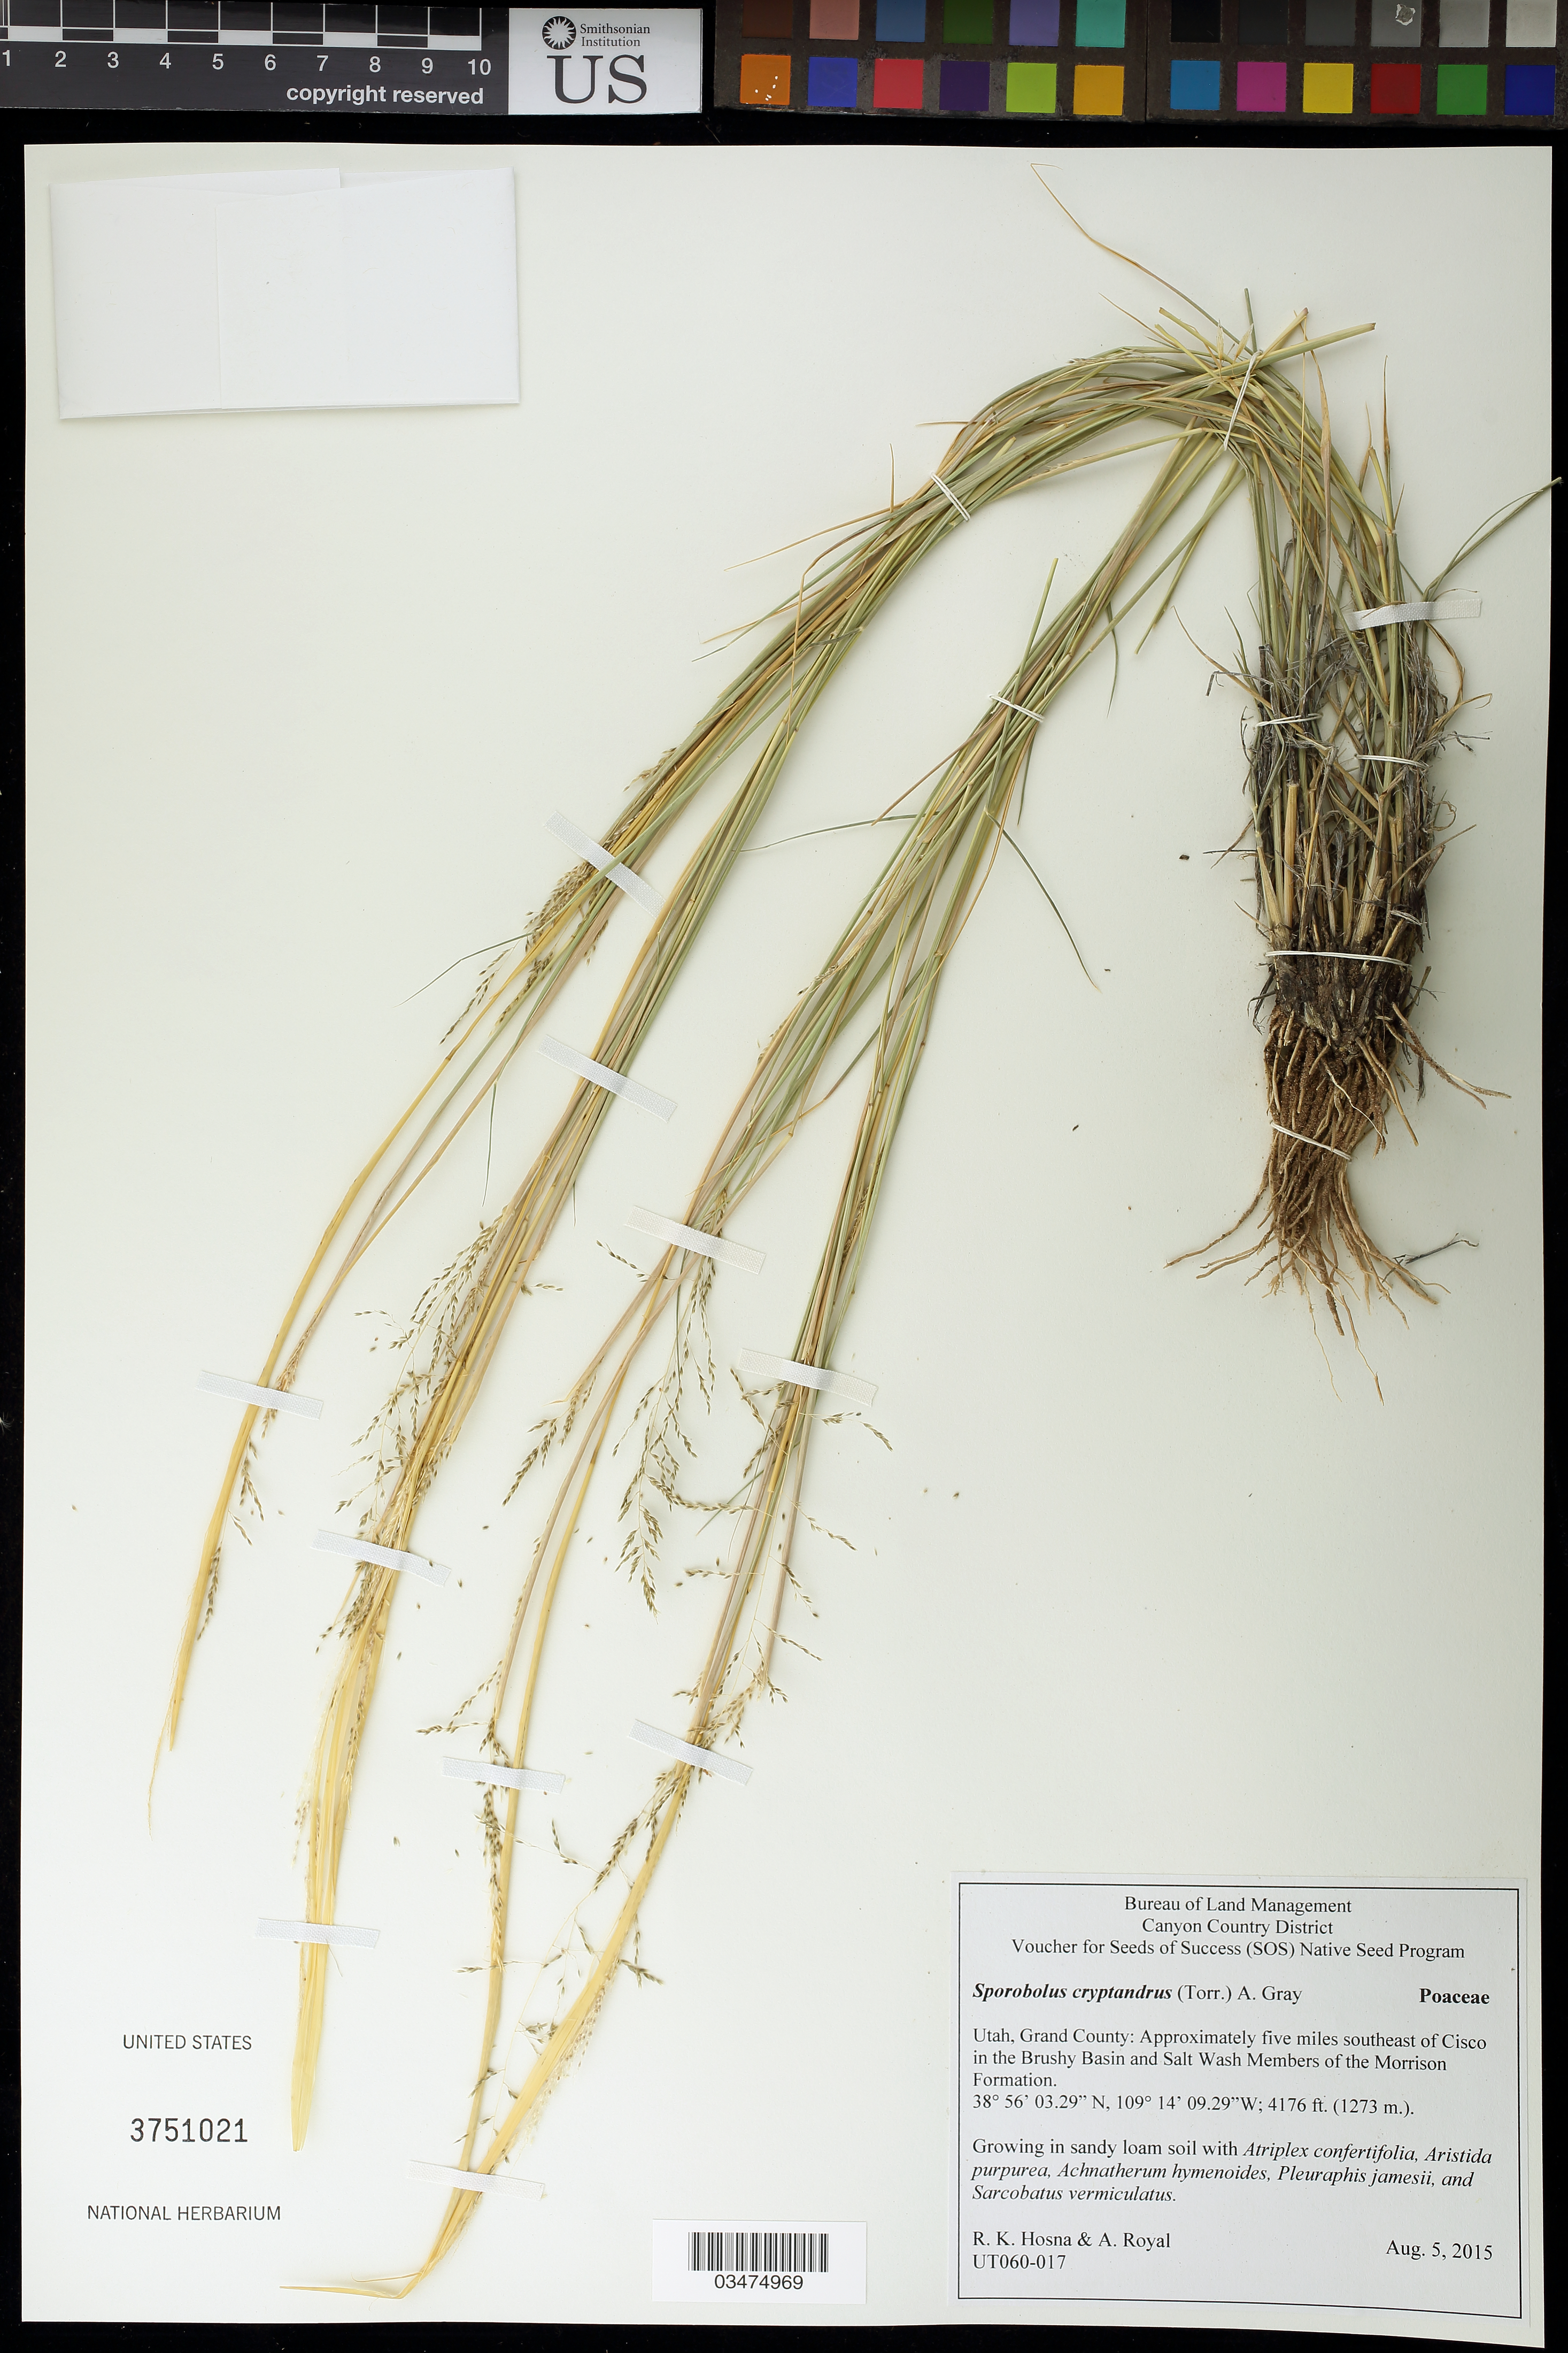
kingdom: Plantae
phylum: Tracheophyta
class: Liliopsida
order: Poales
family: Poaceae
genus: Sporobolus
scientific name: Sporobolus cryptandrus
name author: (Torr.) A. Gray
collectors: R. Hosna & A. Royal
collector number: UT060-017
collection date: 2015-08-05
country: United States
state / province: Utah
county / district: Grand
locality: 5 mi. SE of Cisco in the Brushy Basin and Salt Wash Members of the Morrison Formation.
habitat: Sandy loam soil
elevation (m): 1273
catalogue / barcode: US 3751021